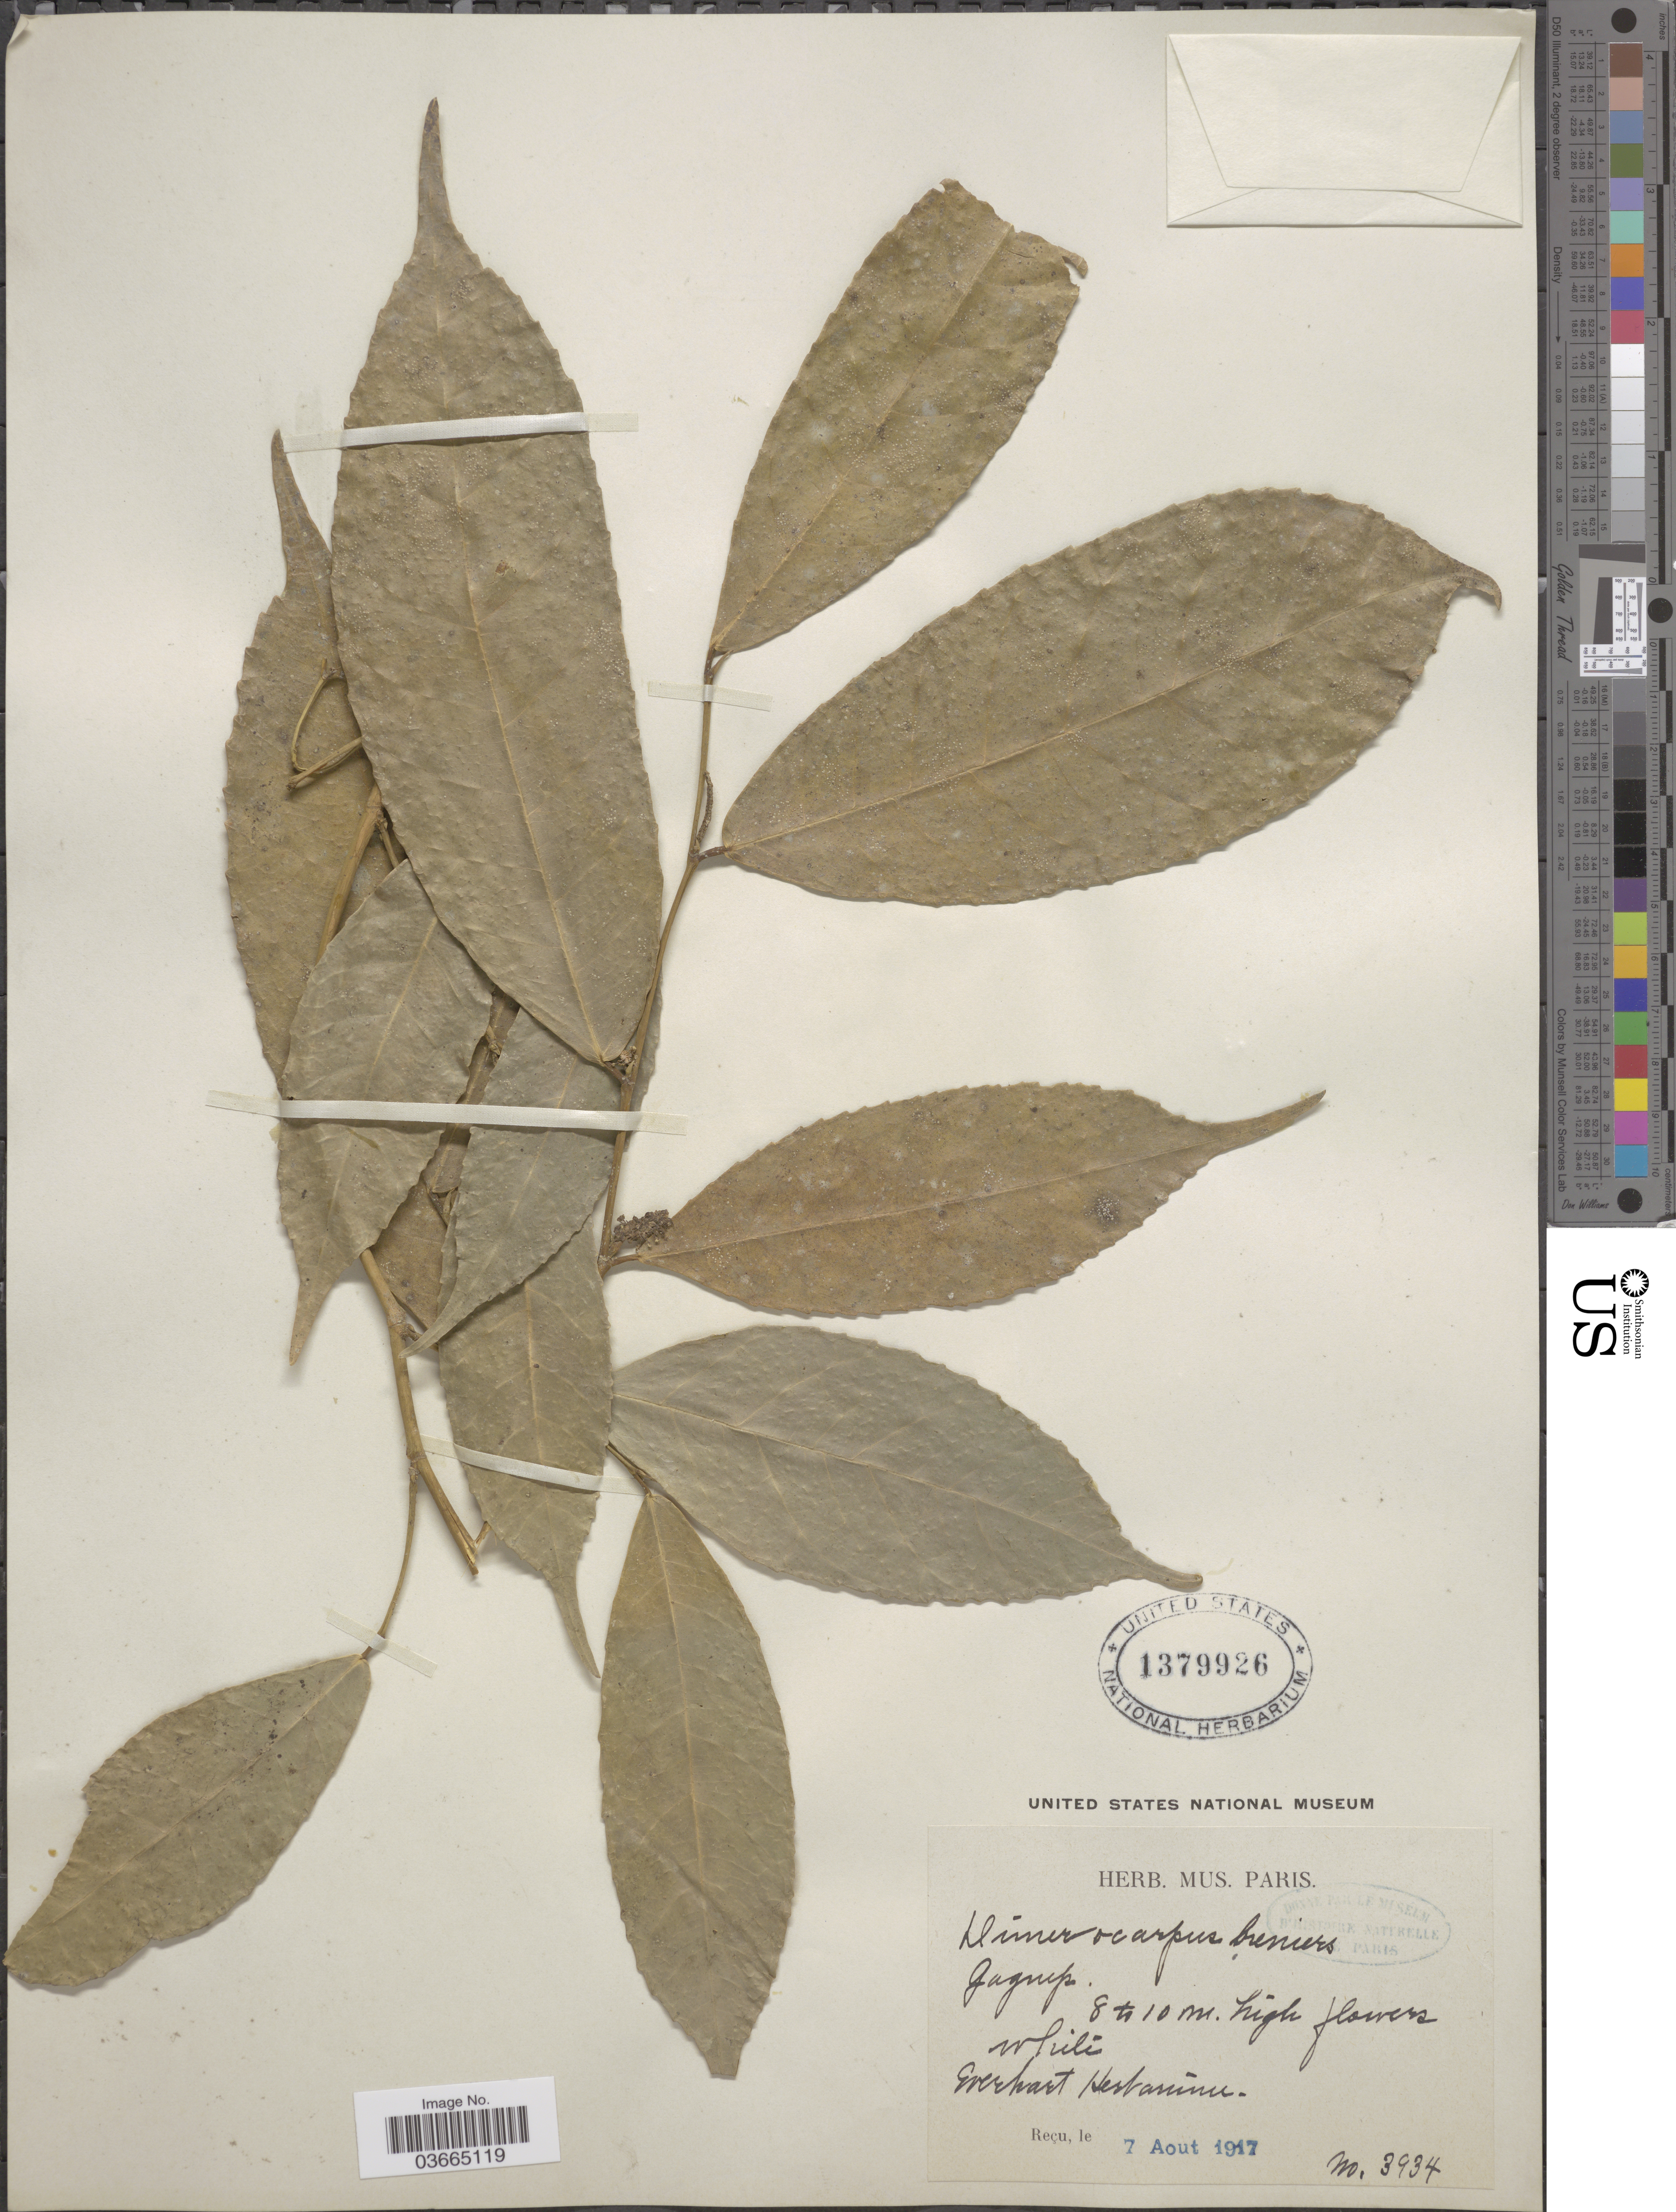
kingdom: Plantae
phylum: Tracheophyta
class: Magnoliopsida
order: Rosales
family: Moraceae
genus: Taxotrophis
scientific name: Taxotrophis macrophylla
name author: (Blume) Boerl.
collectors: Ex herb. Everhart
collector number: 3934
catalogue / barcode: US 1379926